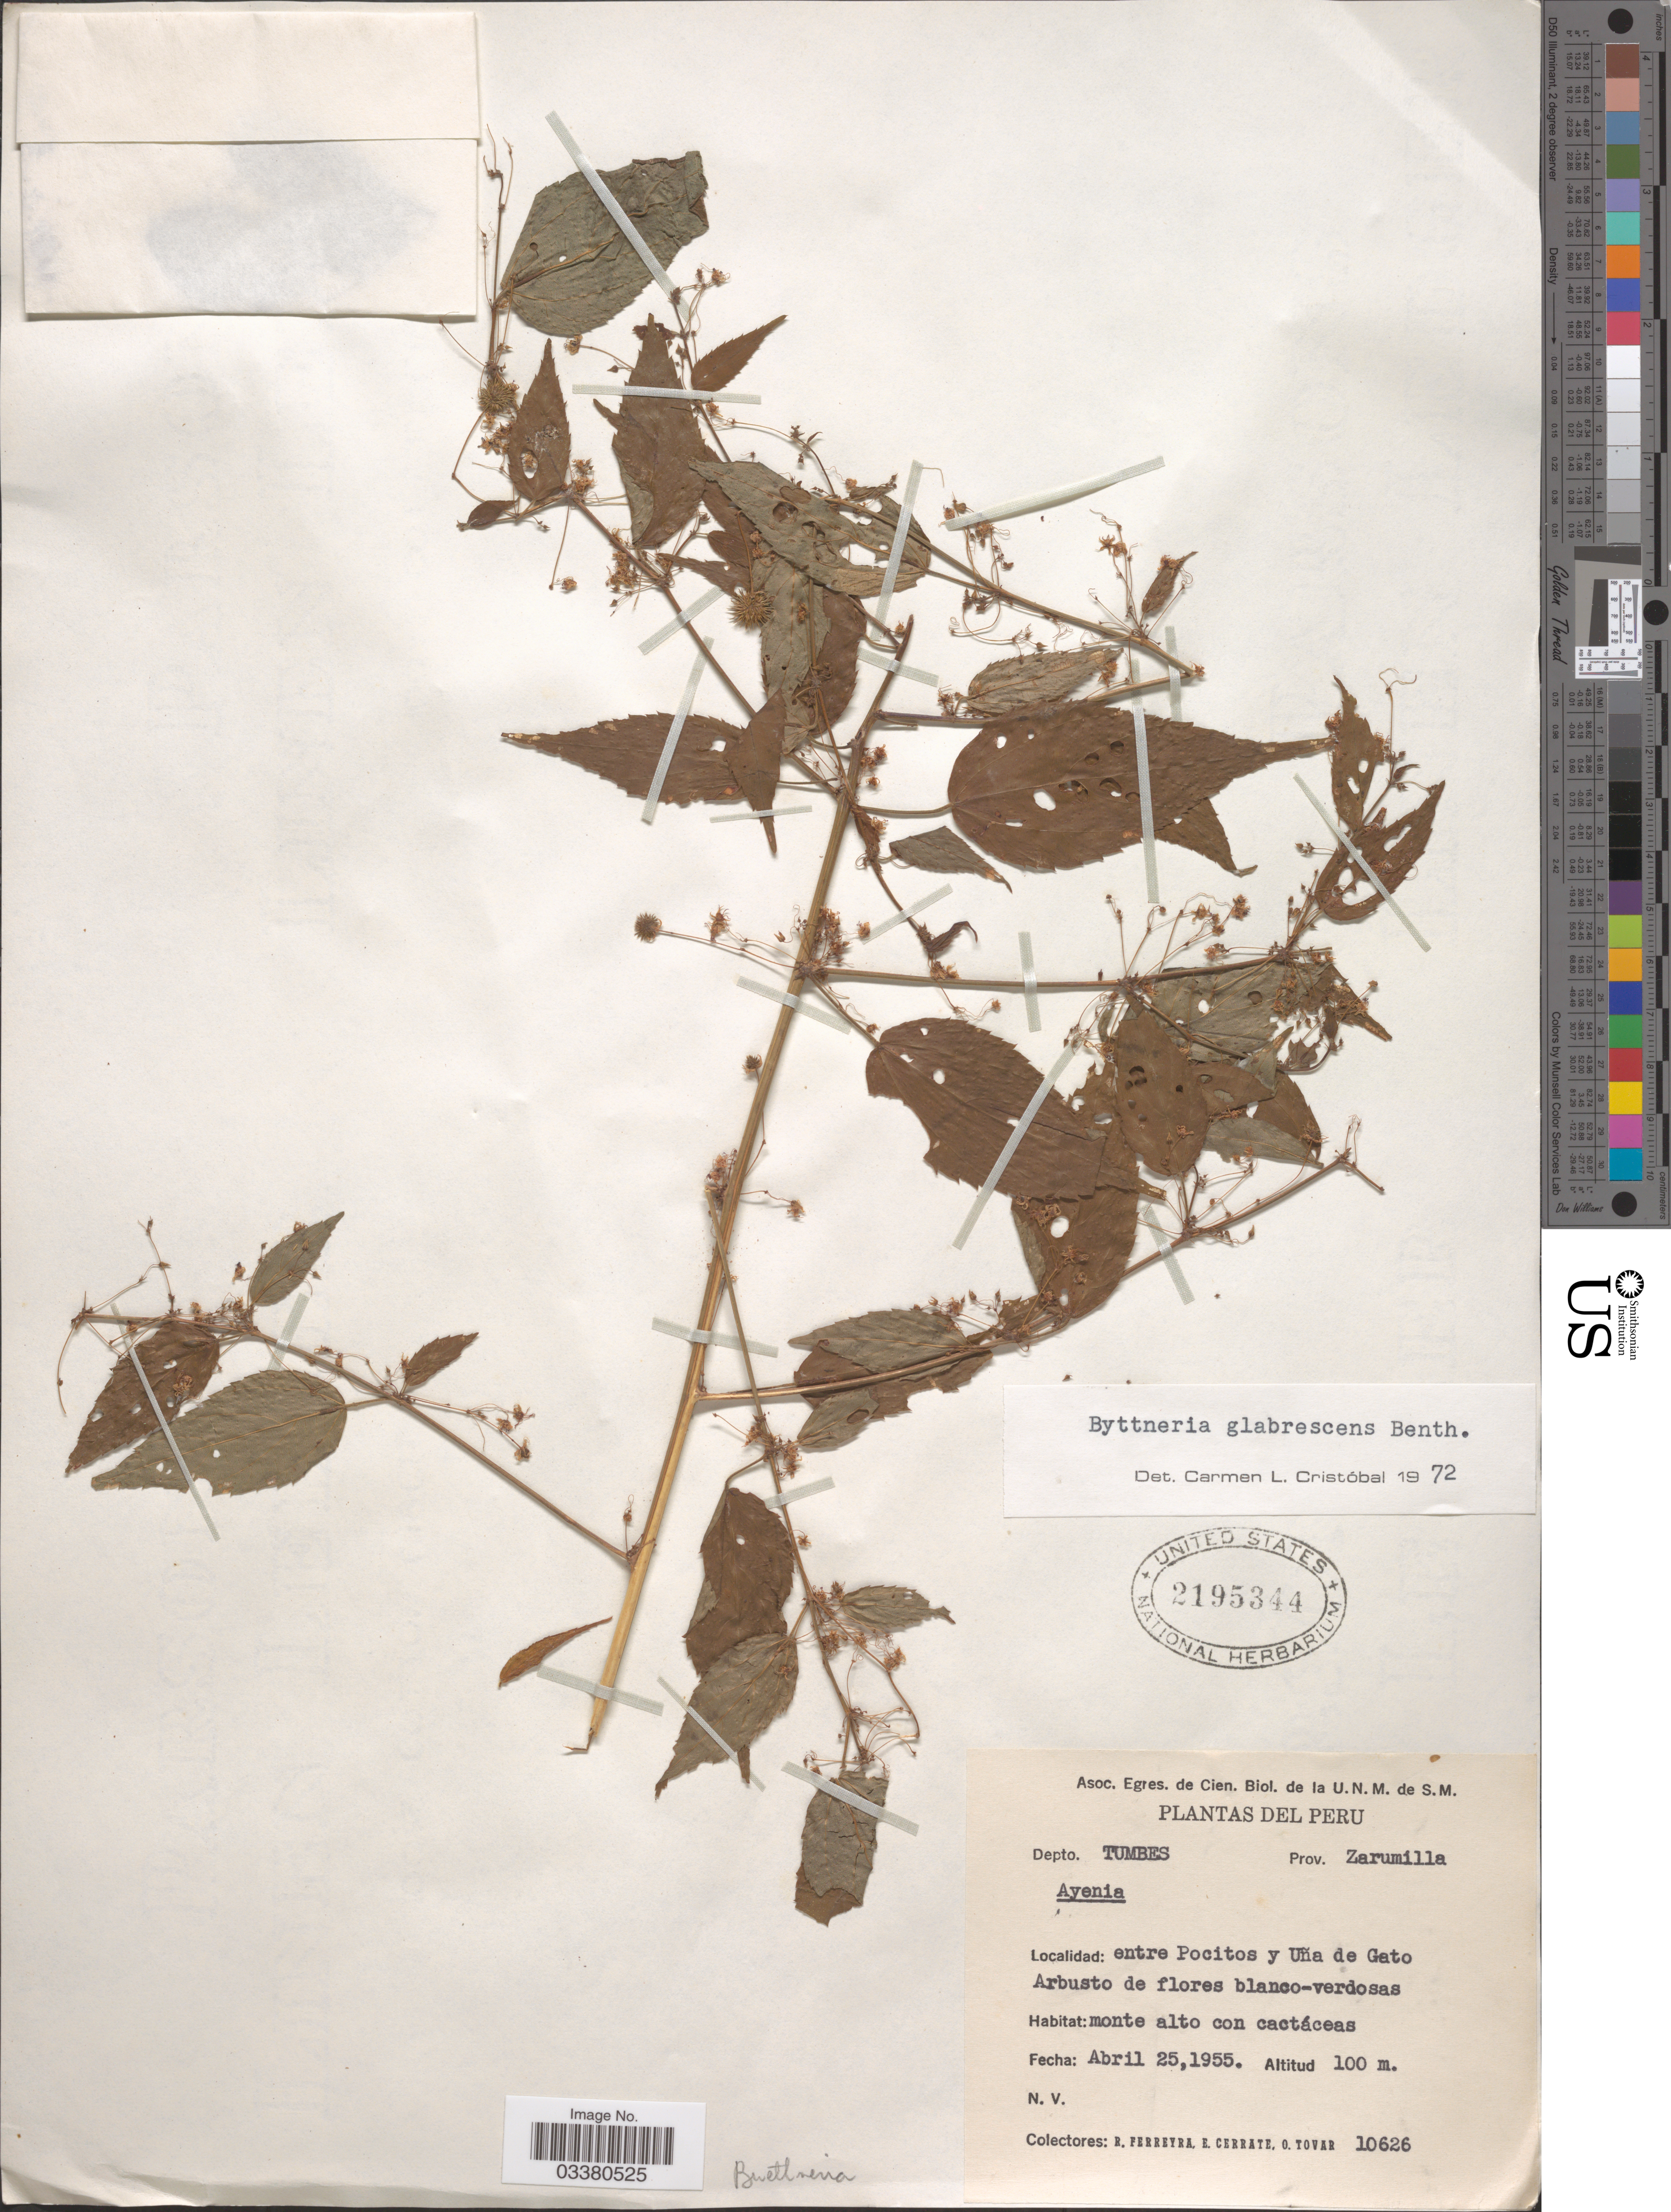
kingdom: Plantae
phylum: Tracheophyta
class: Magnoliopsida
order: Malvales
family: Malvaceae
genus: Byttneria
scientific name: Byttneria parviflora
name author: Benth.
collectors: R. A. Ferreyra, E. Cerrate & Ó. Tovar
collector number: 10626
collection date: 1955-04-25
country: Peru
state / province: Tumbes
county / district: Zarumilla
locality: Depto. Tumbes. Prov. Zarumilla. Entre Pocitos y Uñas de Gato.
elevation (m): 100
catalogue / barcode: US 2195344